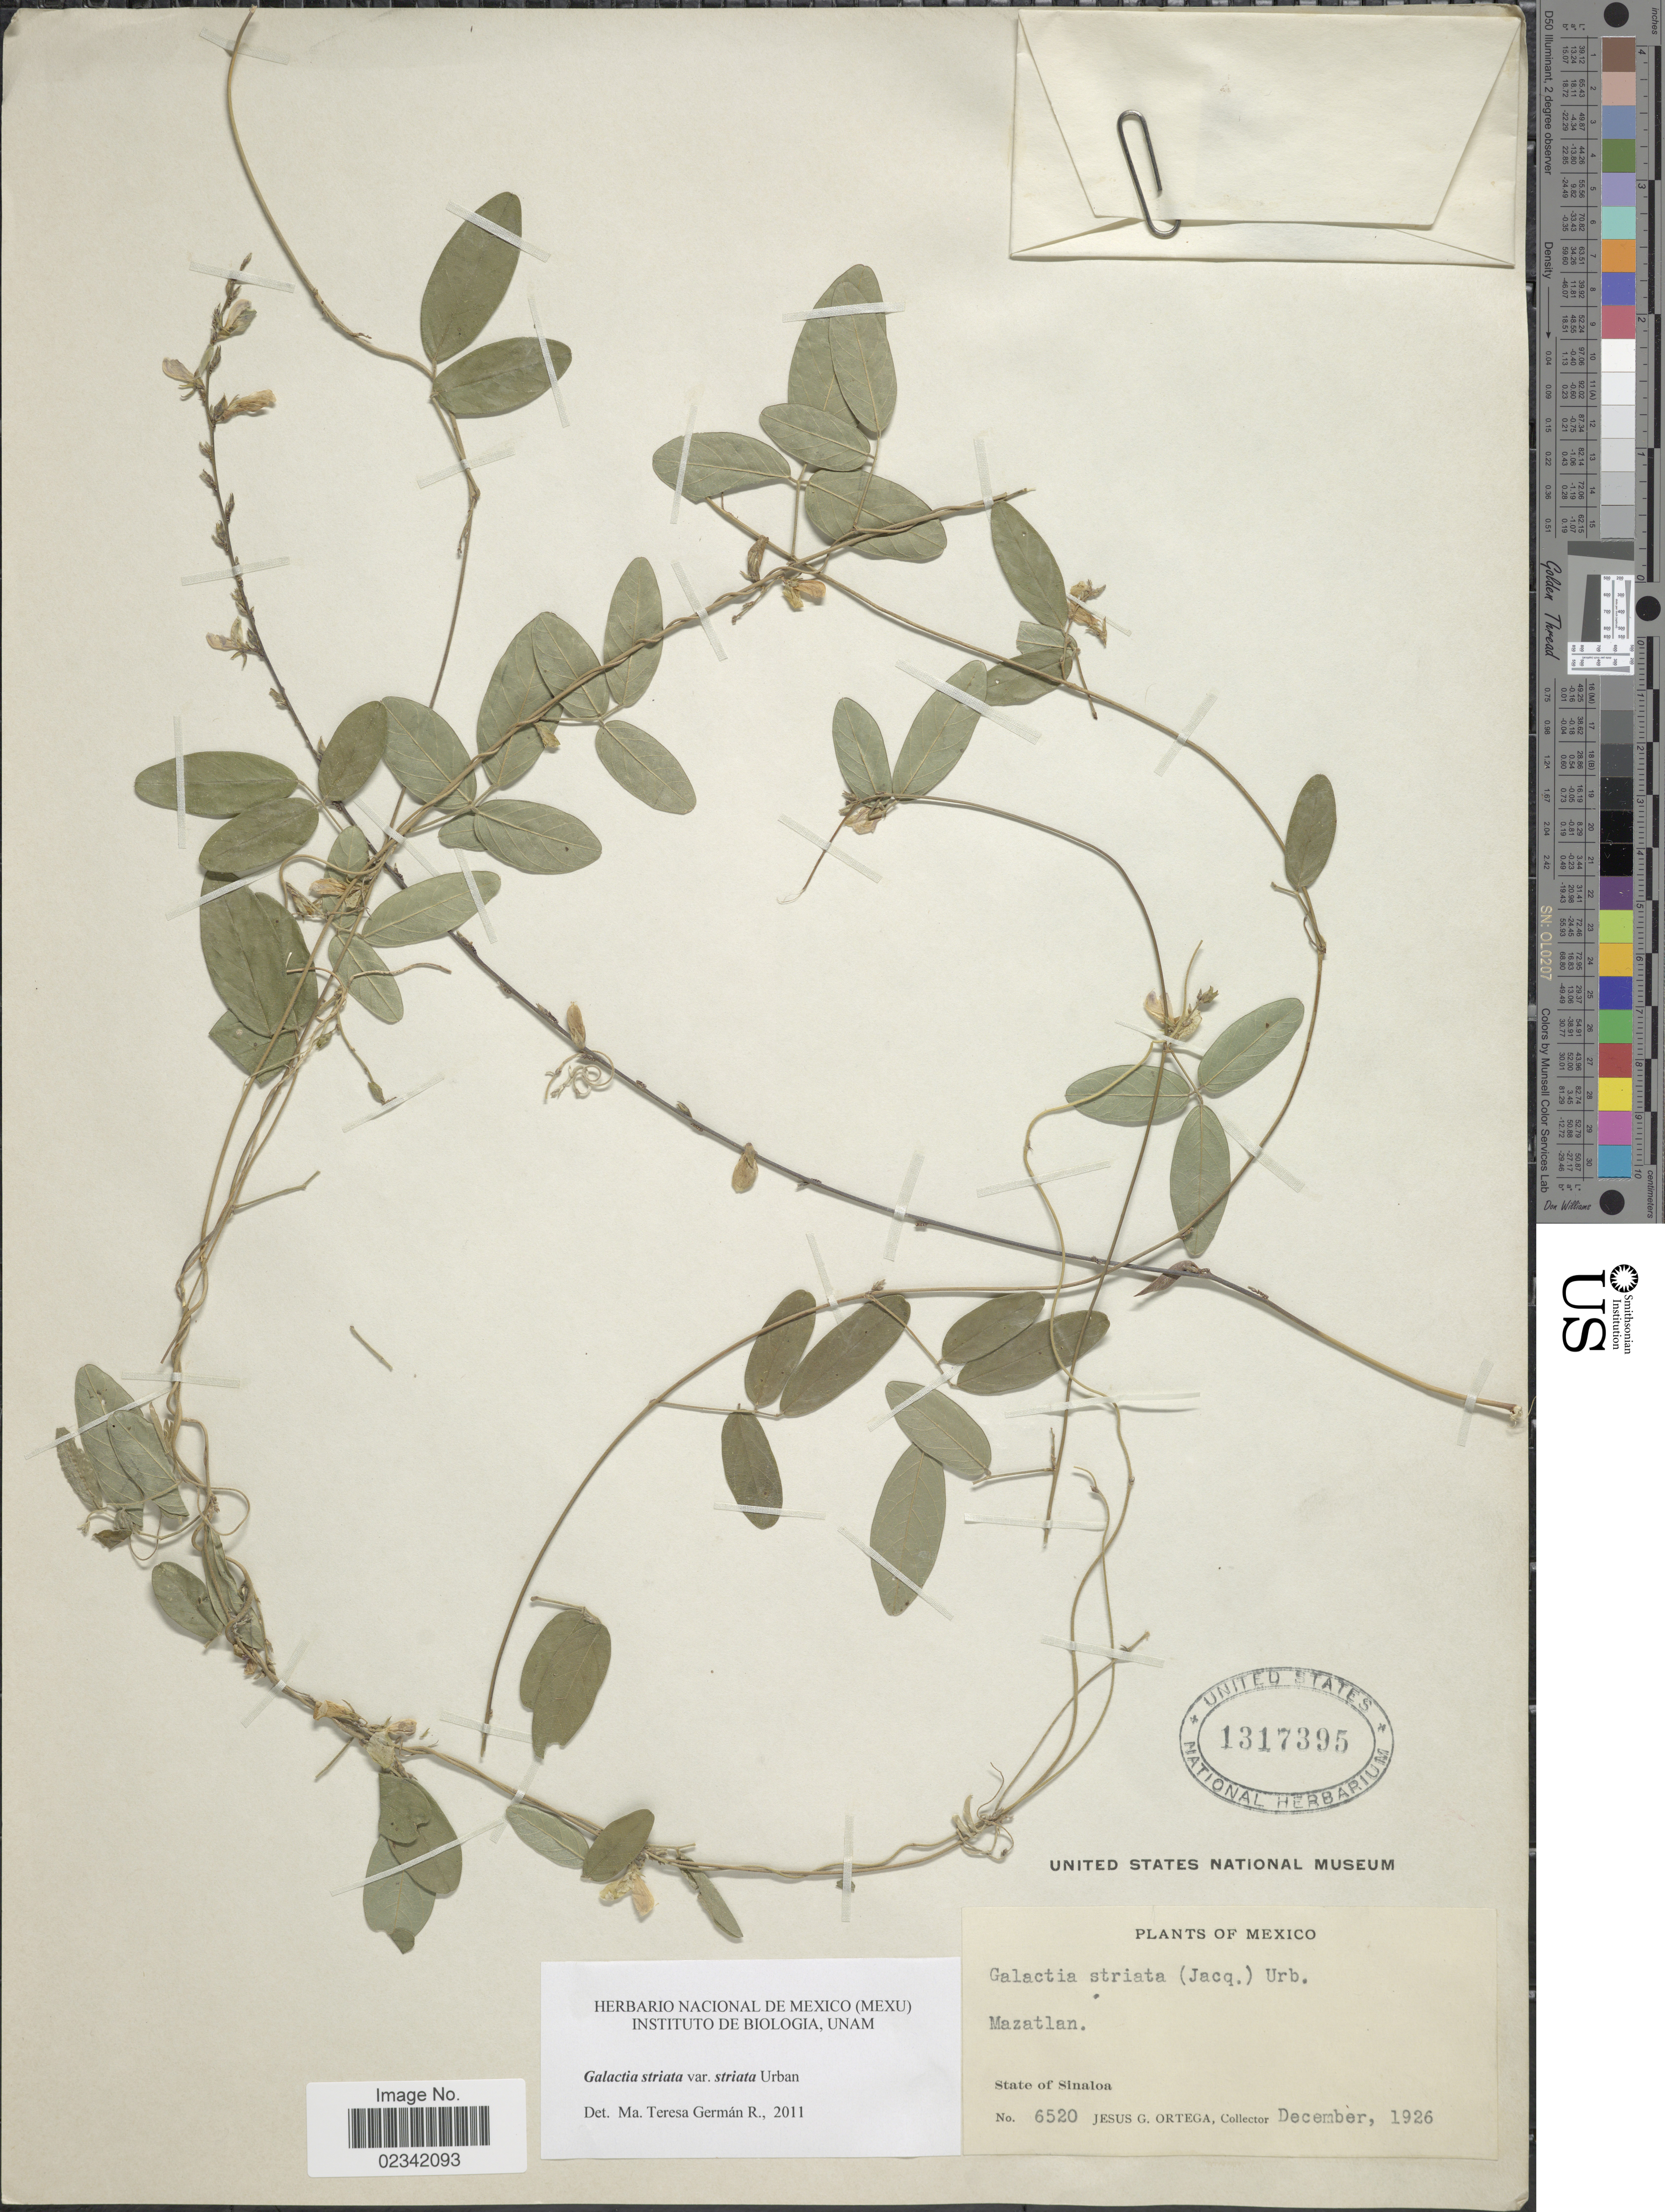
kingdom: Plantae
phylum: Tracheophyta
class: Magnoliopsida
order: Fabales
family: Fabaceae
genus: Galactia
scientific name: Galactia striata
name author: (Jacq.) Urb.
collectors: J. Ortega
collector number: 6520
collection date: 1926-12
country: Mexico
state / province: Sinaloa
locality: Mazatlan, State of Sinaloa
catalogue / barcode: US 1317395